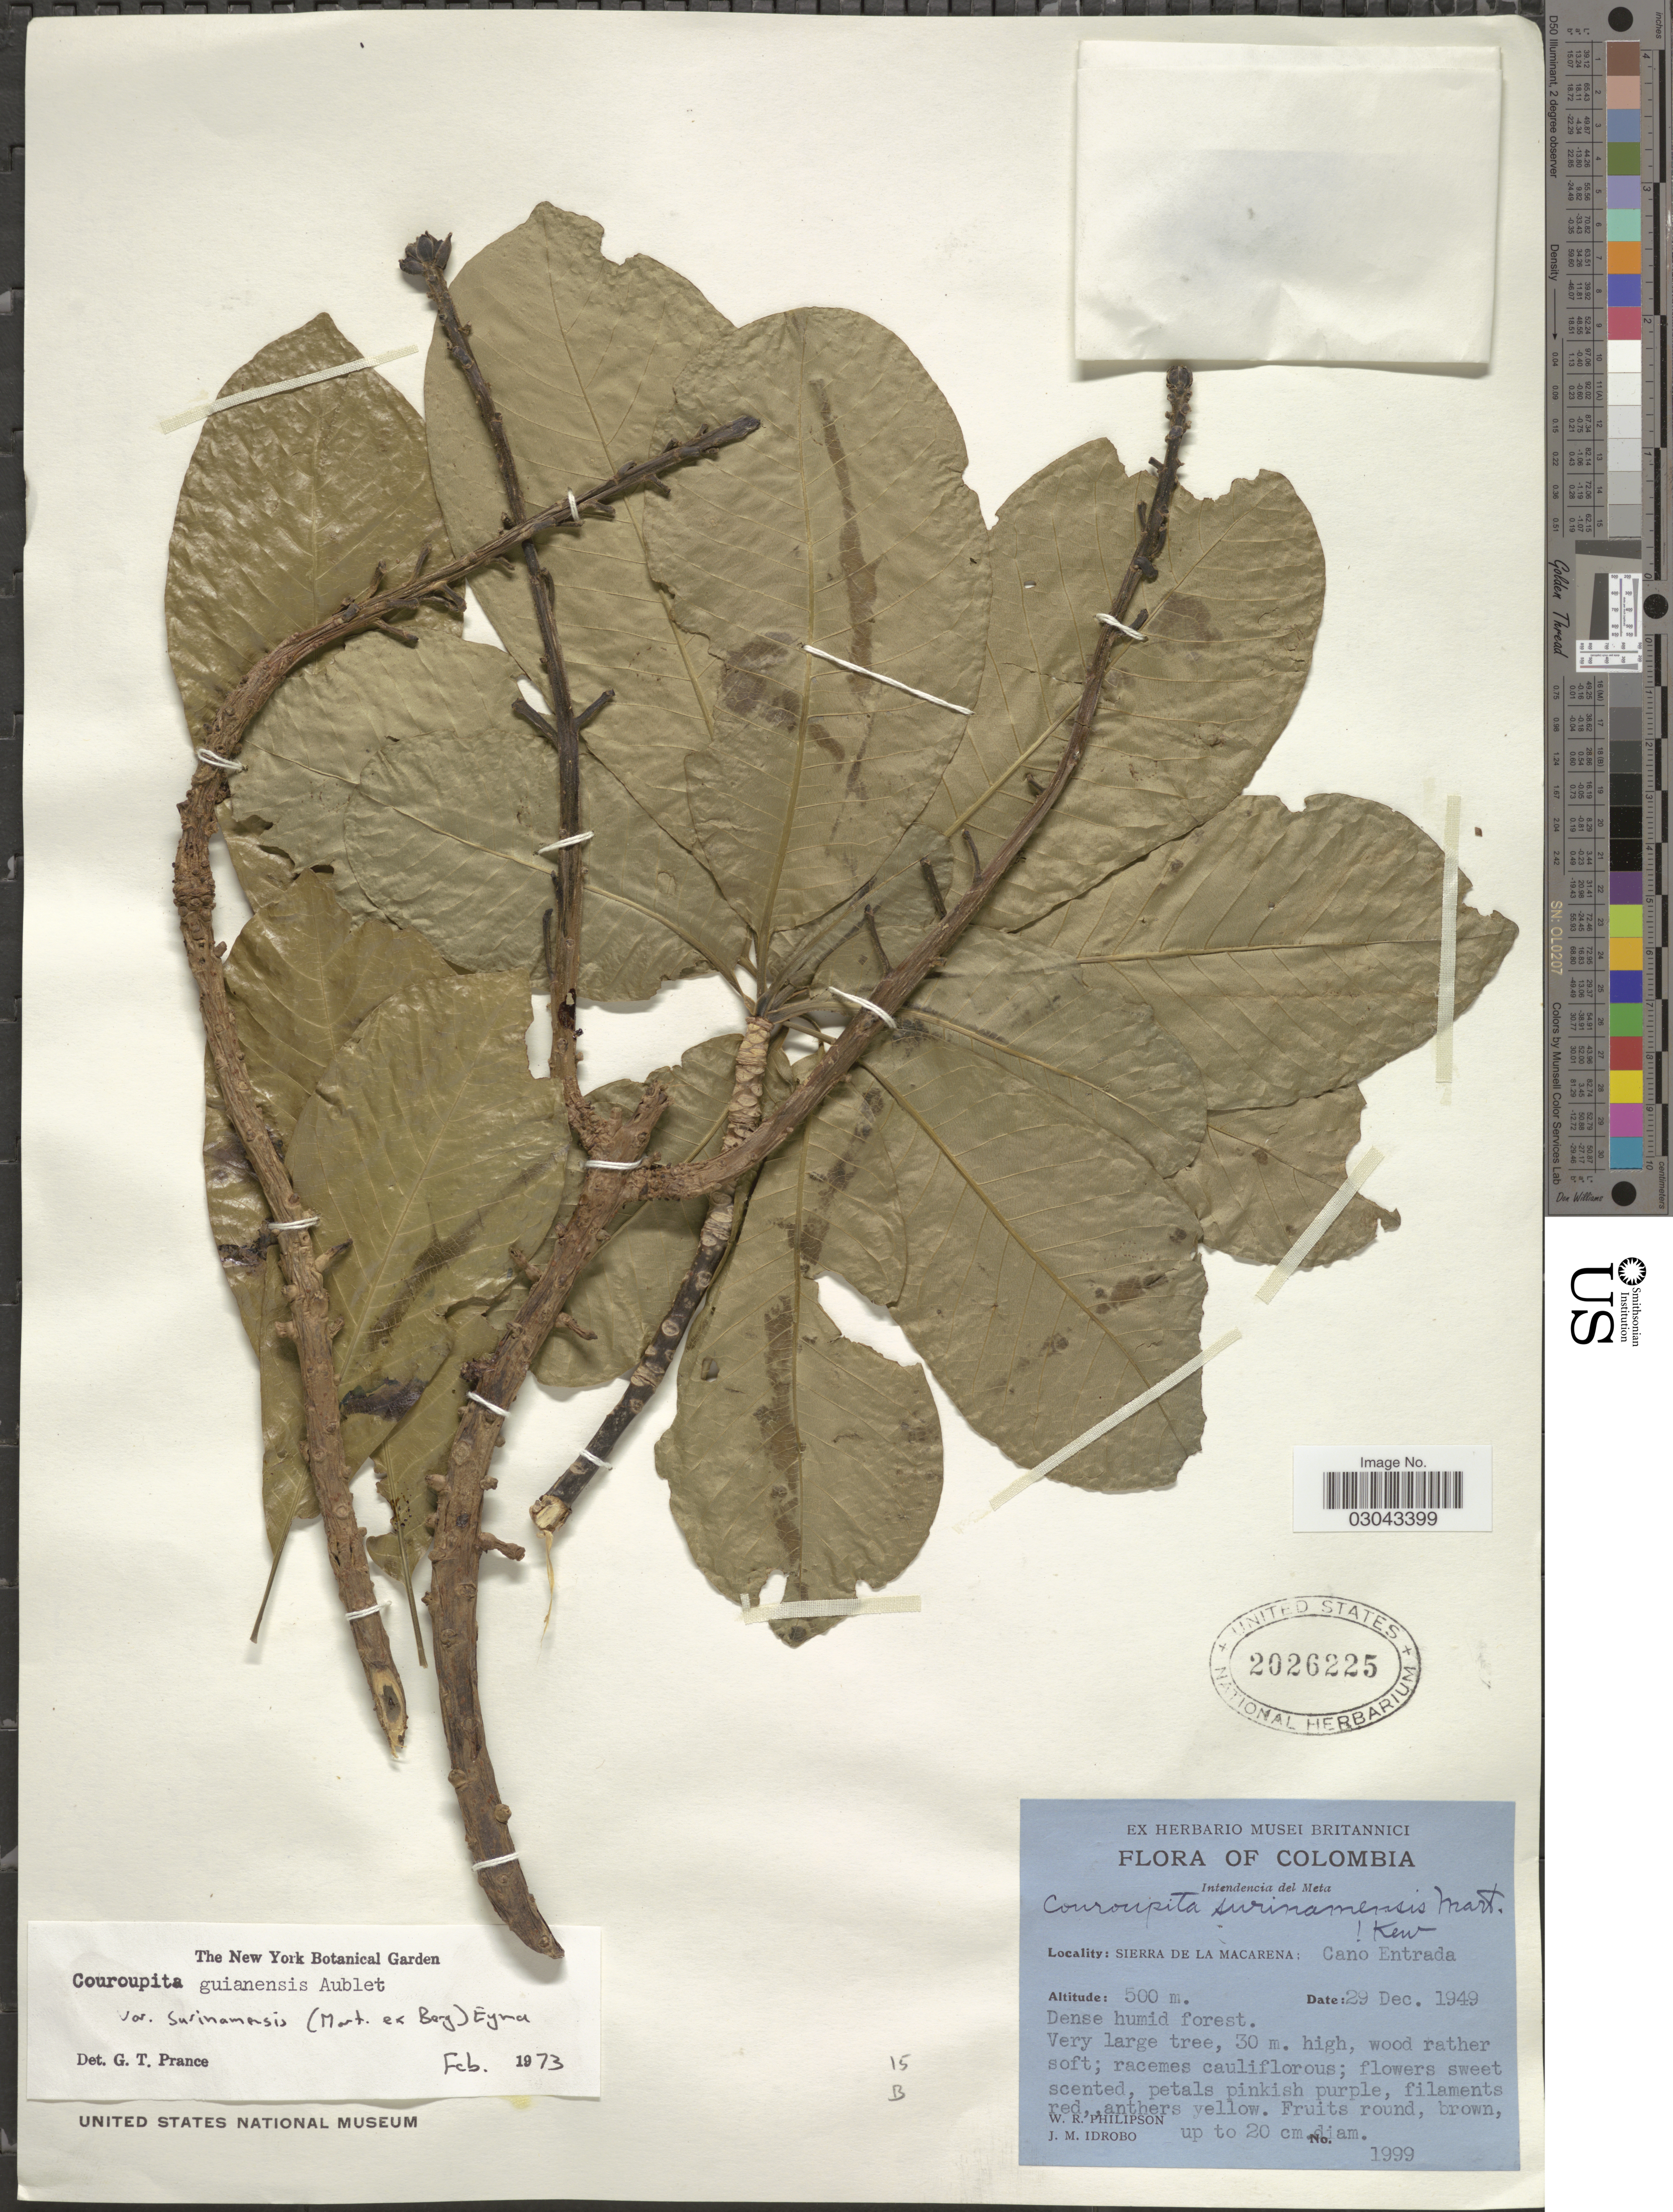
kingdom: Plantae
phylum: Tracheophyta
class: Magnoliopsida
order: Ericales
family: Lecythidaceae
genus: Couroupita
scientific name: Couroupita guianensis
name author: Aubl.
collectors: W. R. Philipson & J. M. Idrobo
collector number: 1999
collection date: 1949-12-29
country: Colombia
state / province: Meta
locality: Intendencia del Meta, Sierra De La Macarena: Cano Entrada.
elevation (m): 500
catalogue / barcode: US 2026225